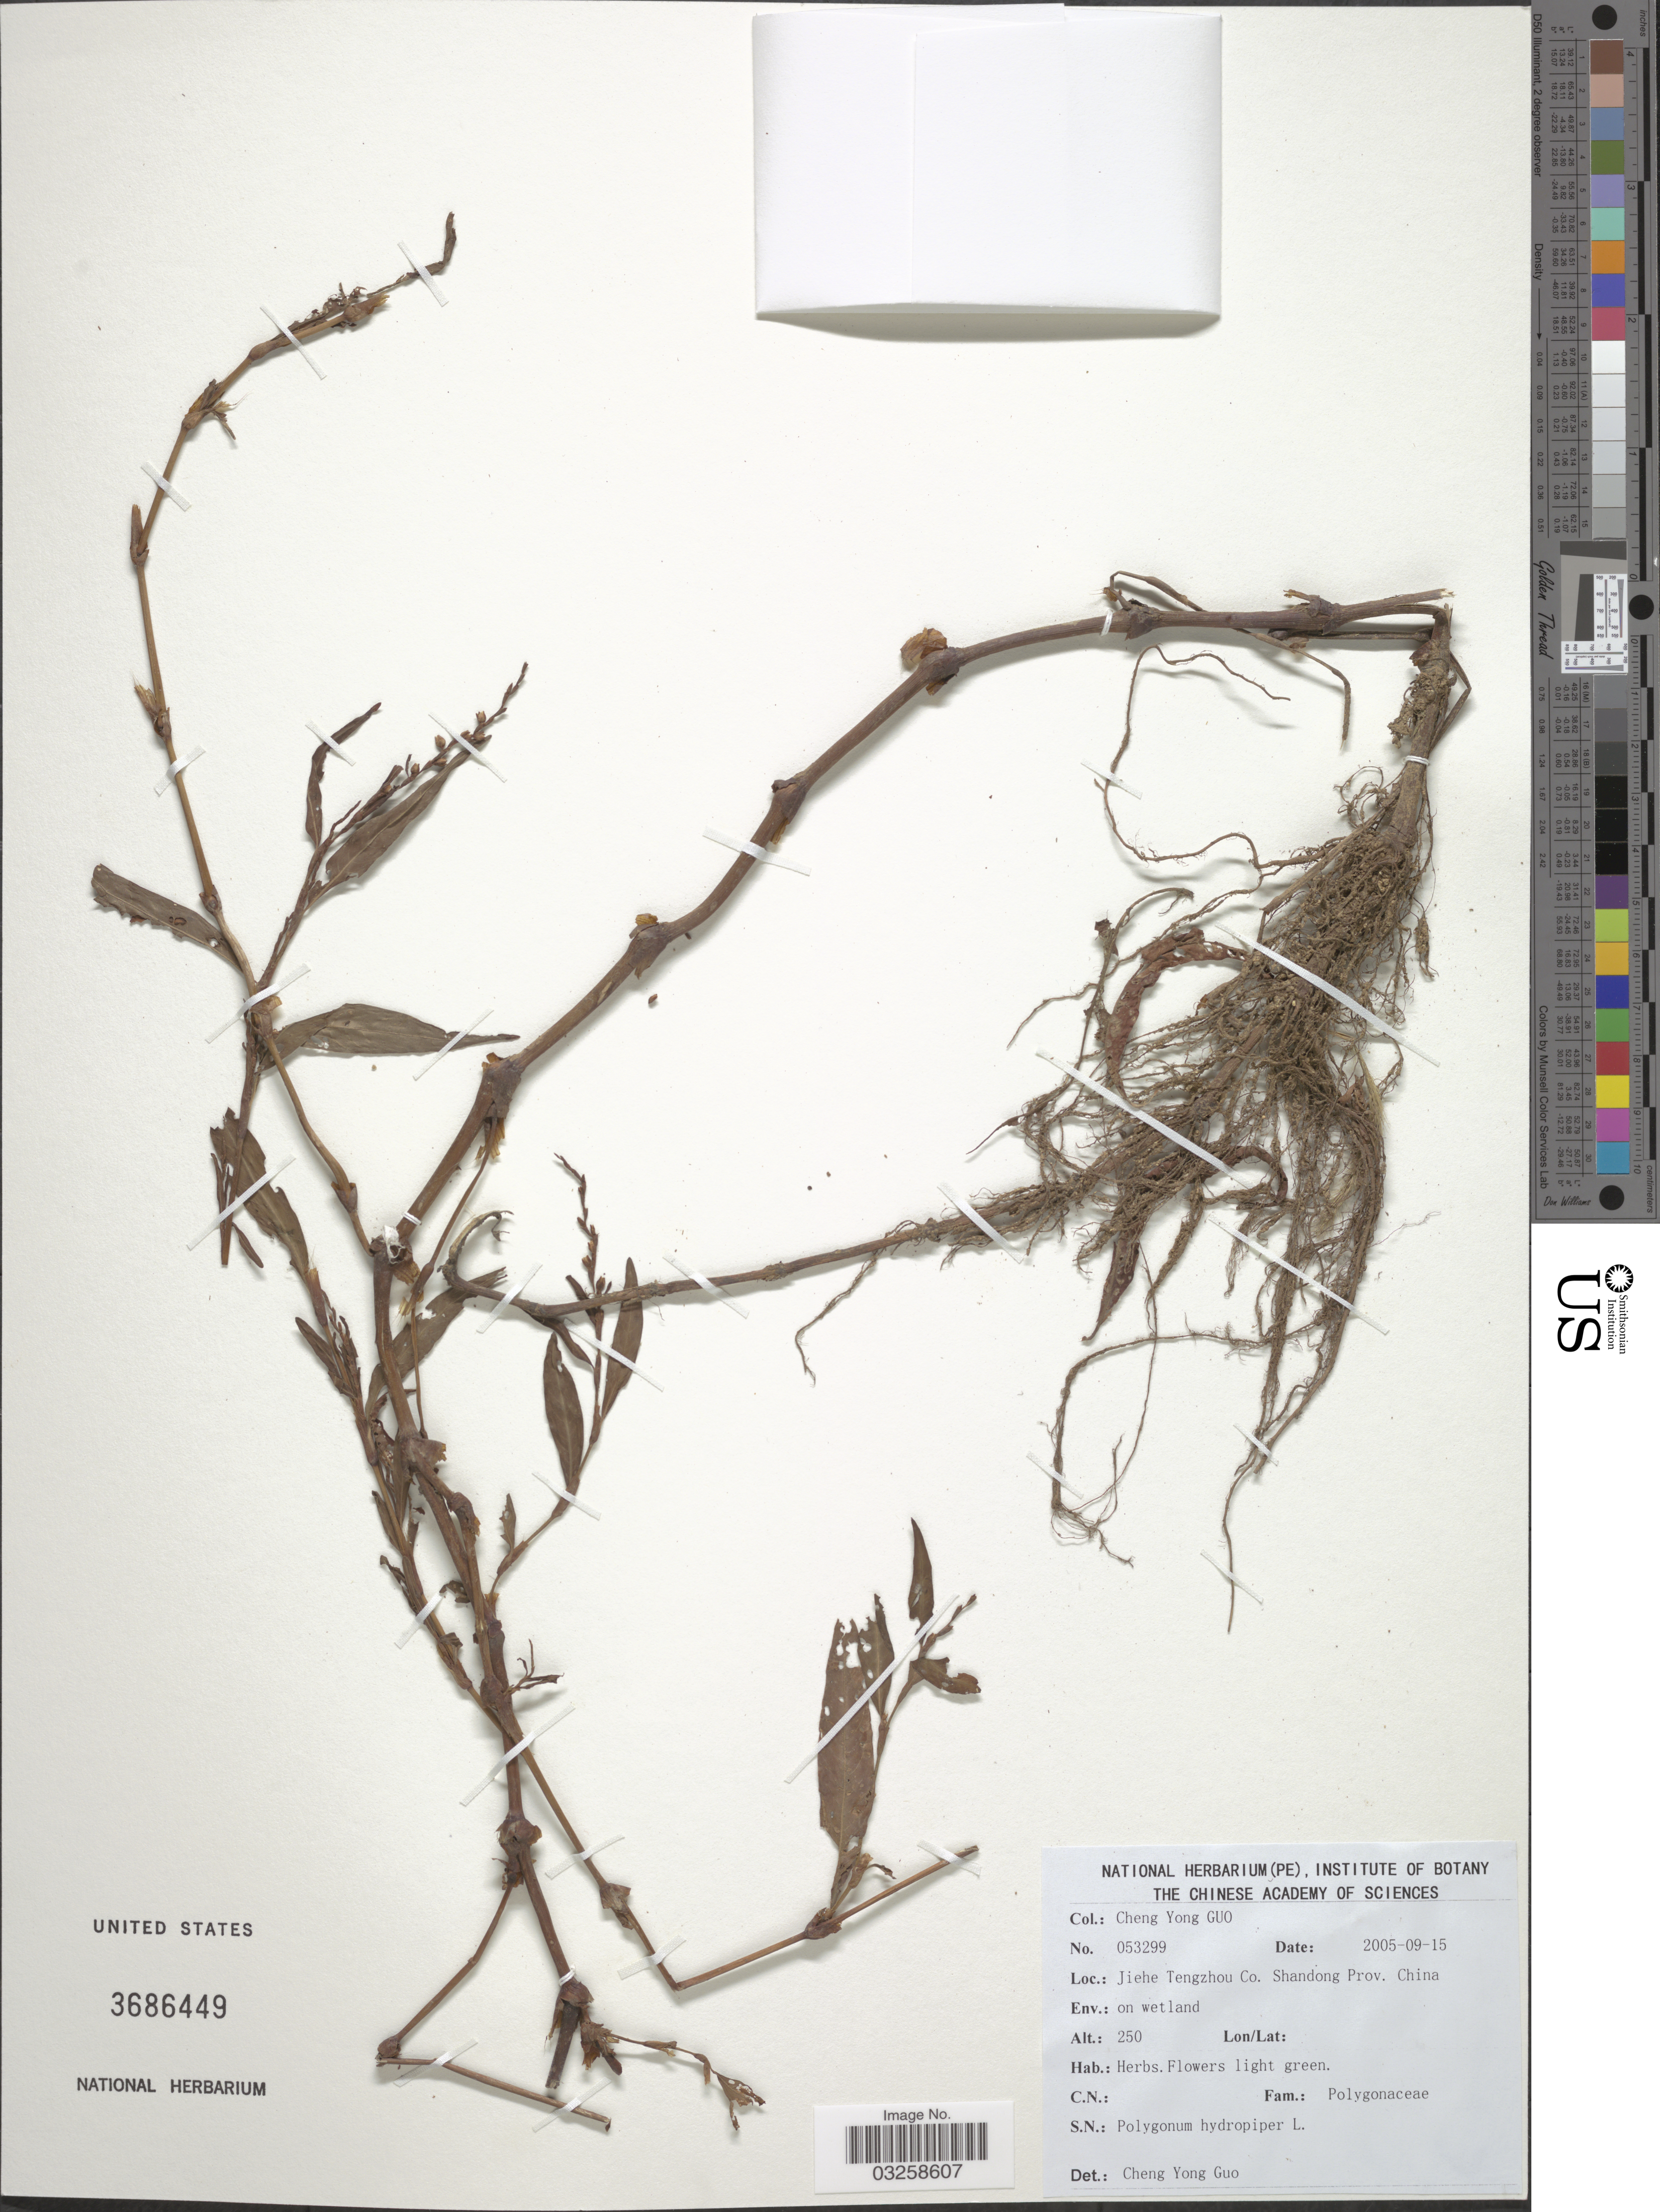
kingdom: Plantae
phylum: Tracheophyta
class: Magnoliopsida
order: Caryophyllales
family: Polygonaceae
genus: Polygonum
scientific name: Polygonum hydropiper var. hydropiper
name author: L.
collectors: Guo cheng-yong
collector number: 053299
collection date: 2005-09-15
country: China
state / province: Shandong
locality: Jiehe Tengzhou Co. Shandong Prov.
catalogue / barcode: US 3686449